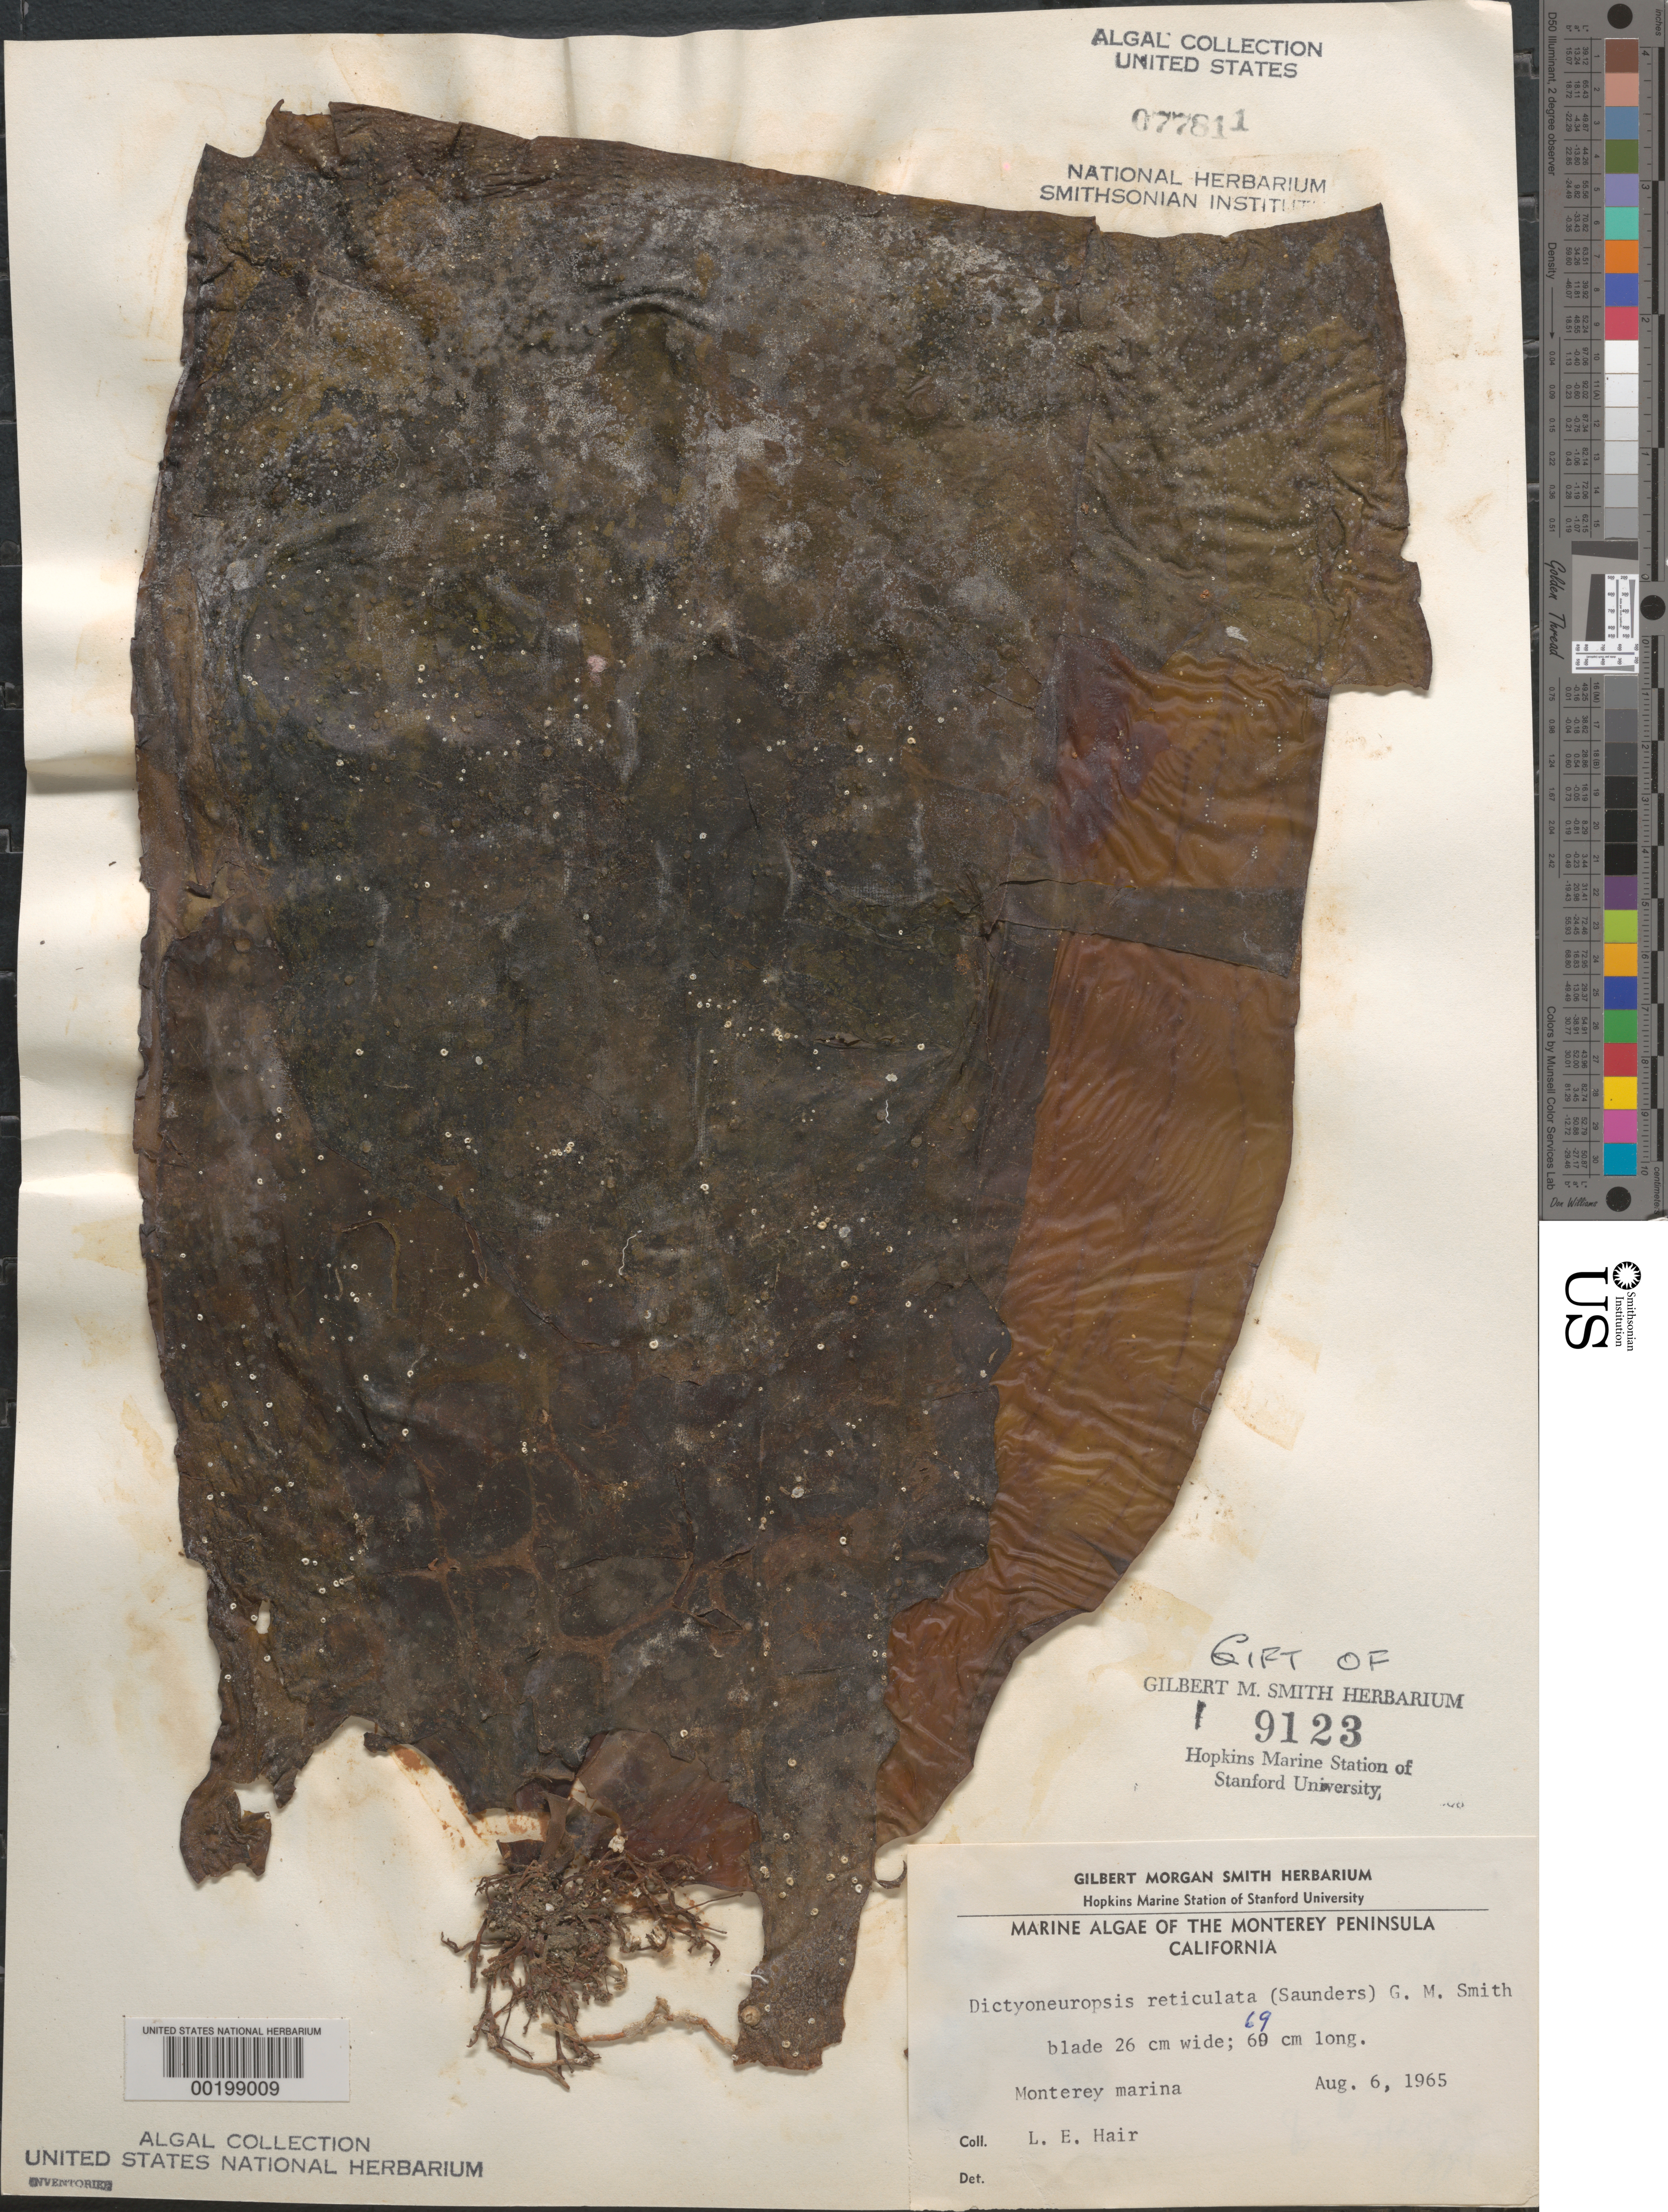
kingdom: Chromista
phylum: Ochrophyta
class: Phaeophyceae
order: Laminariales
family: Costariaceae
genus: Dictyoneurum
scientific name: Dictyoneurum reticulatum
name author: (D.A. Saunders) P.C. Silva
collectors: L. Hair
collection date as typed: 06 Aug 1965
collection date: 1965-08-06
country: United States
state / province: California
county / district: Monterey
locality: Monterey Marina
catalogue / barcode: US 77811